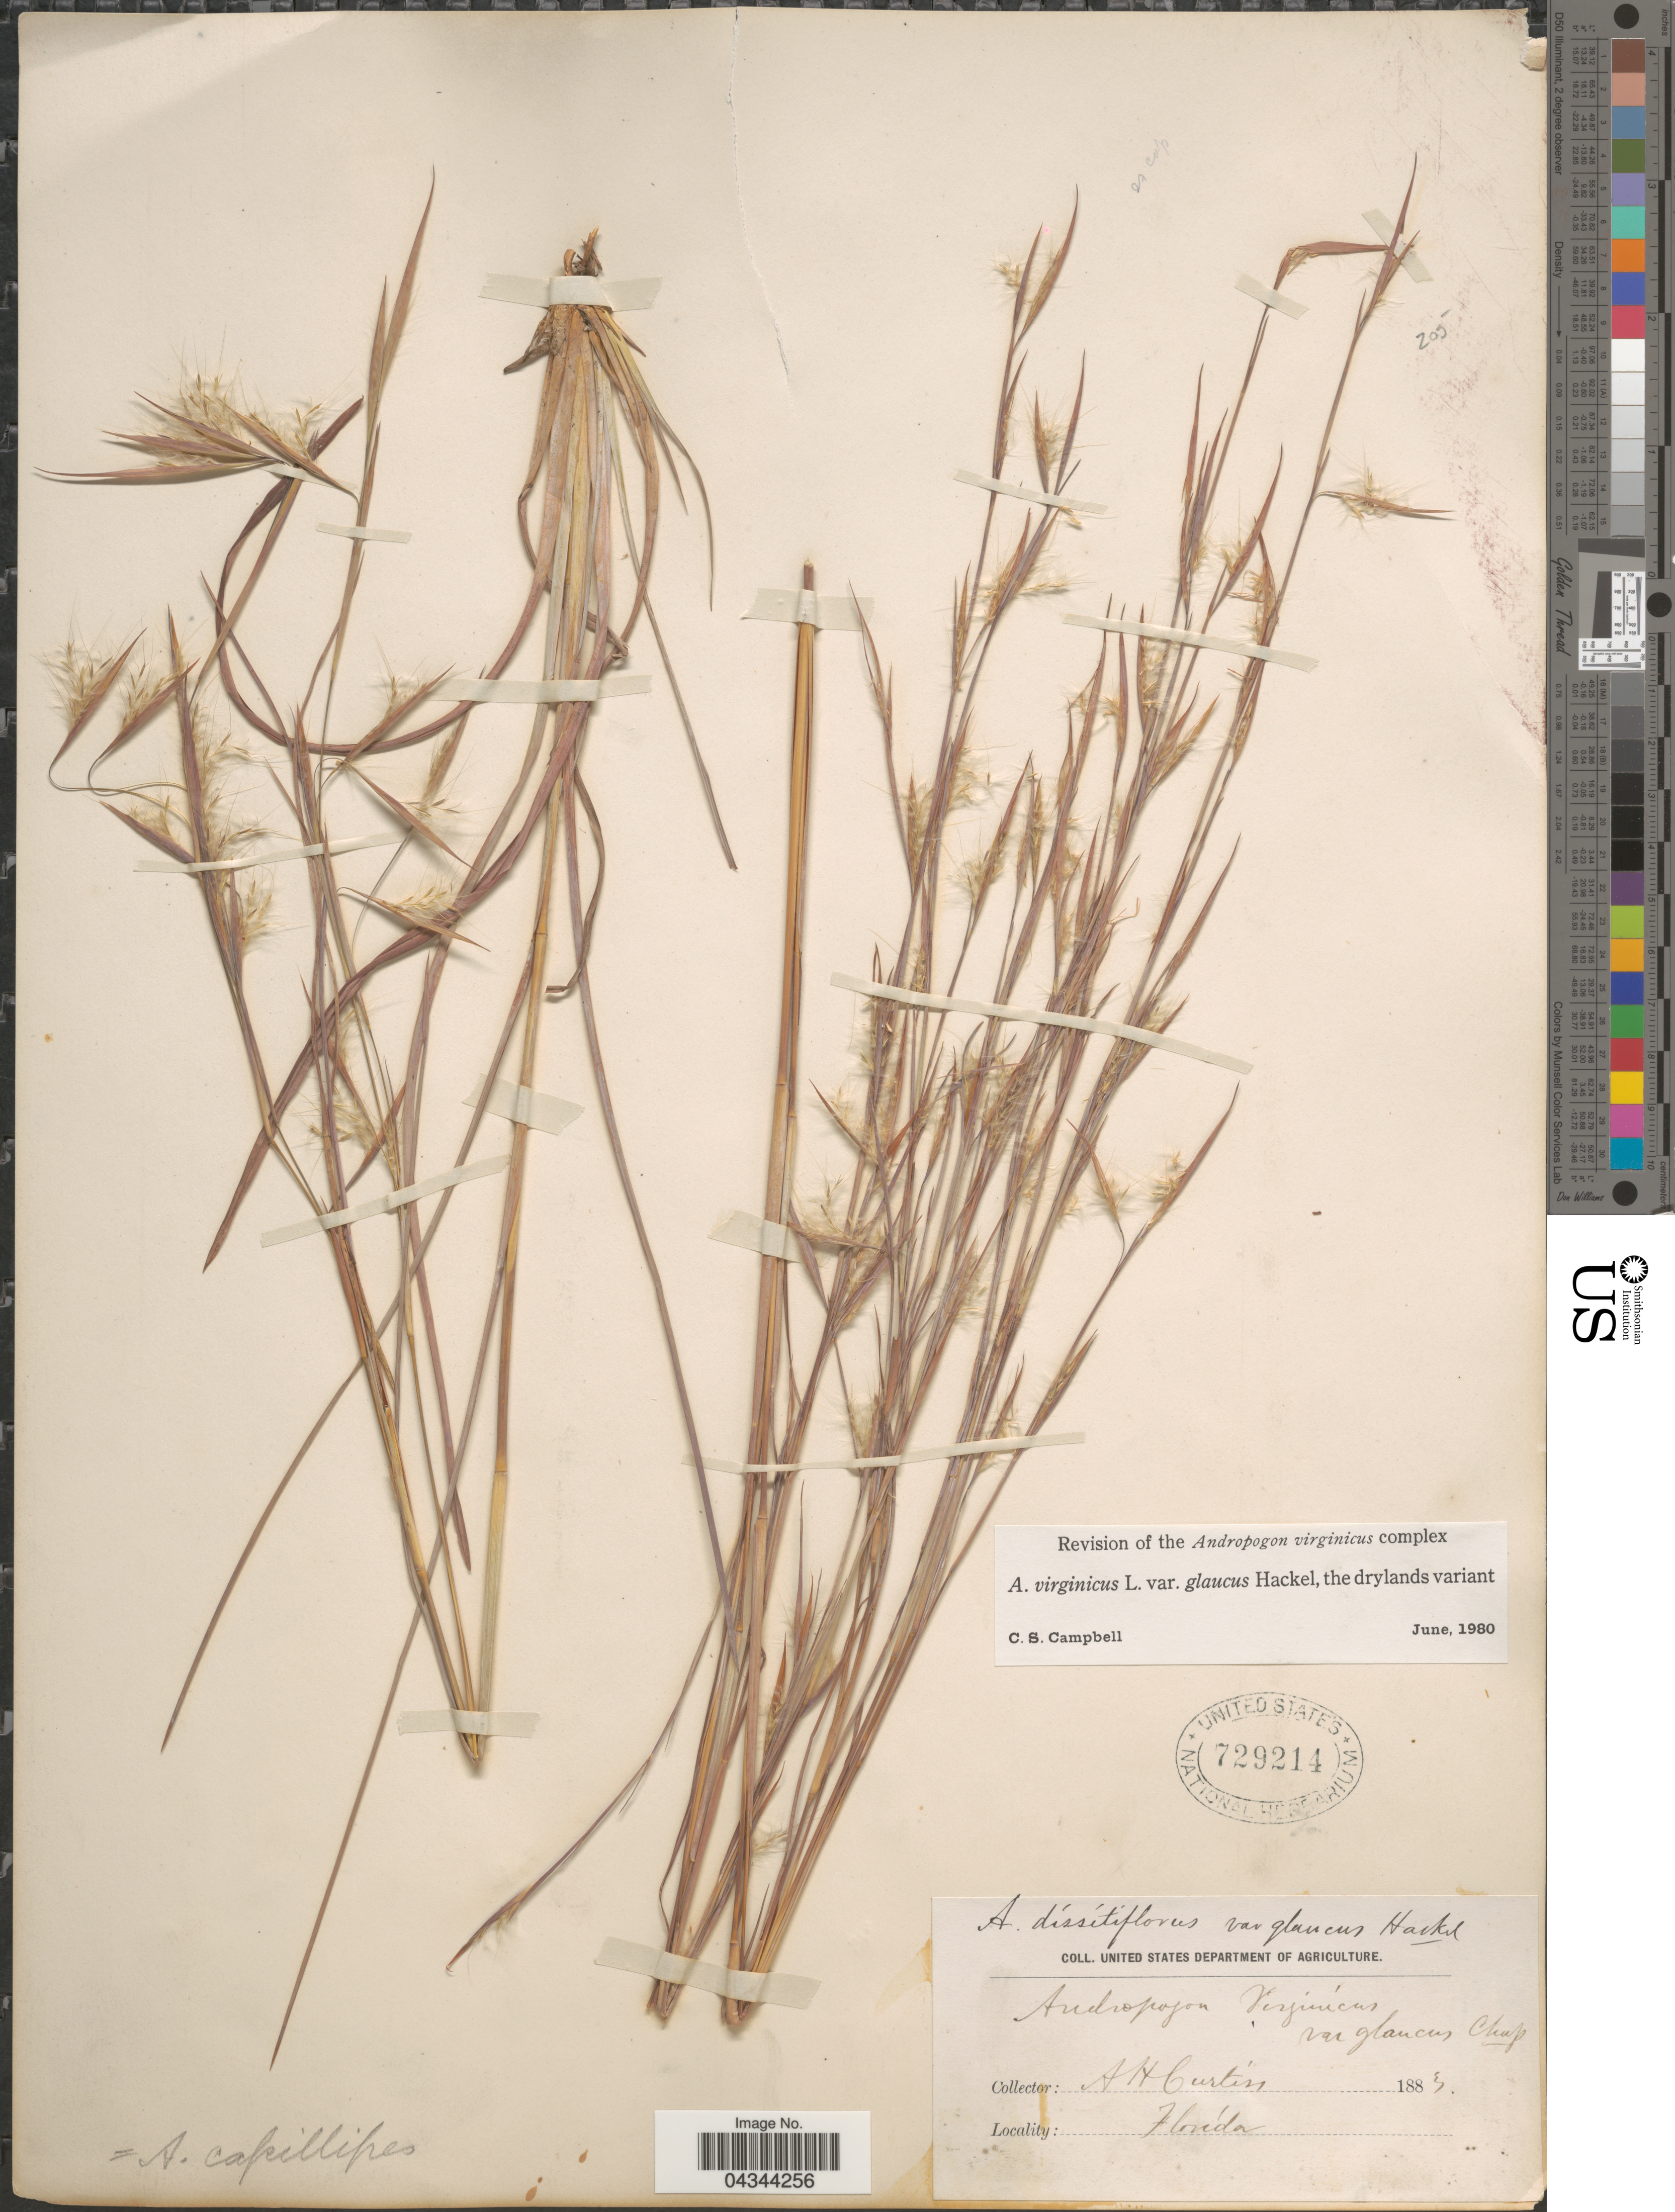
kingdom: Plantae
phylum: Tracheophyta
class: Liliopsida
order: Poales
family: Poaceae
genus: Andropogon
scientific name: Andropogon virginicus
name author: L.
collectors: A. H. Curtiss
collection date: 1887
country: United States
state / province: Florida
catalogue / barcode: US 729214